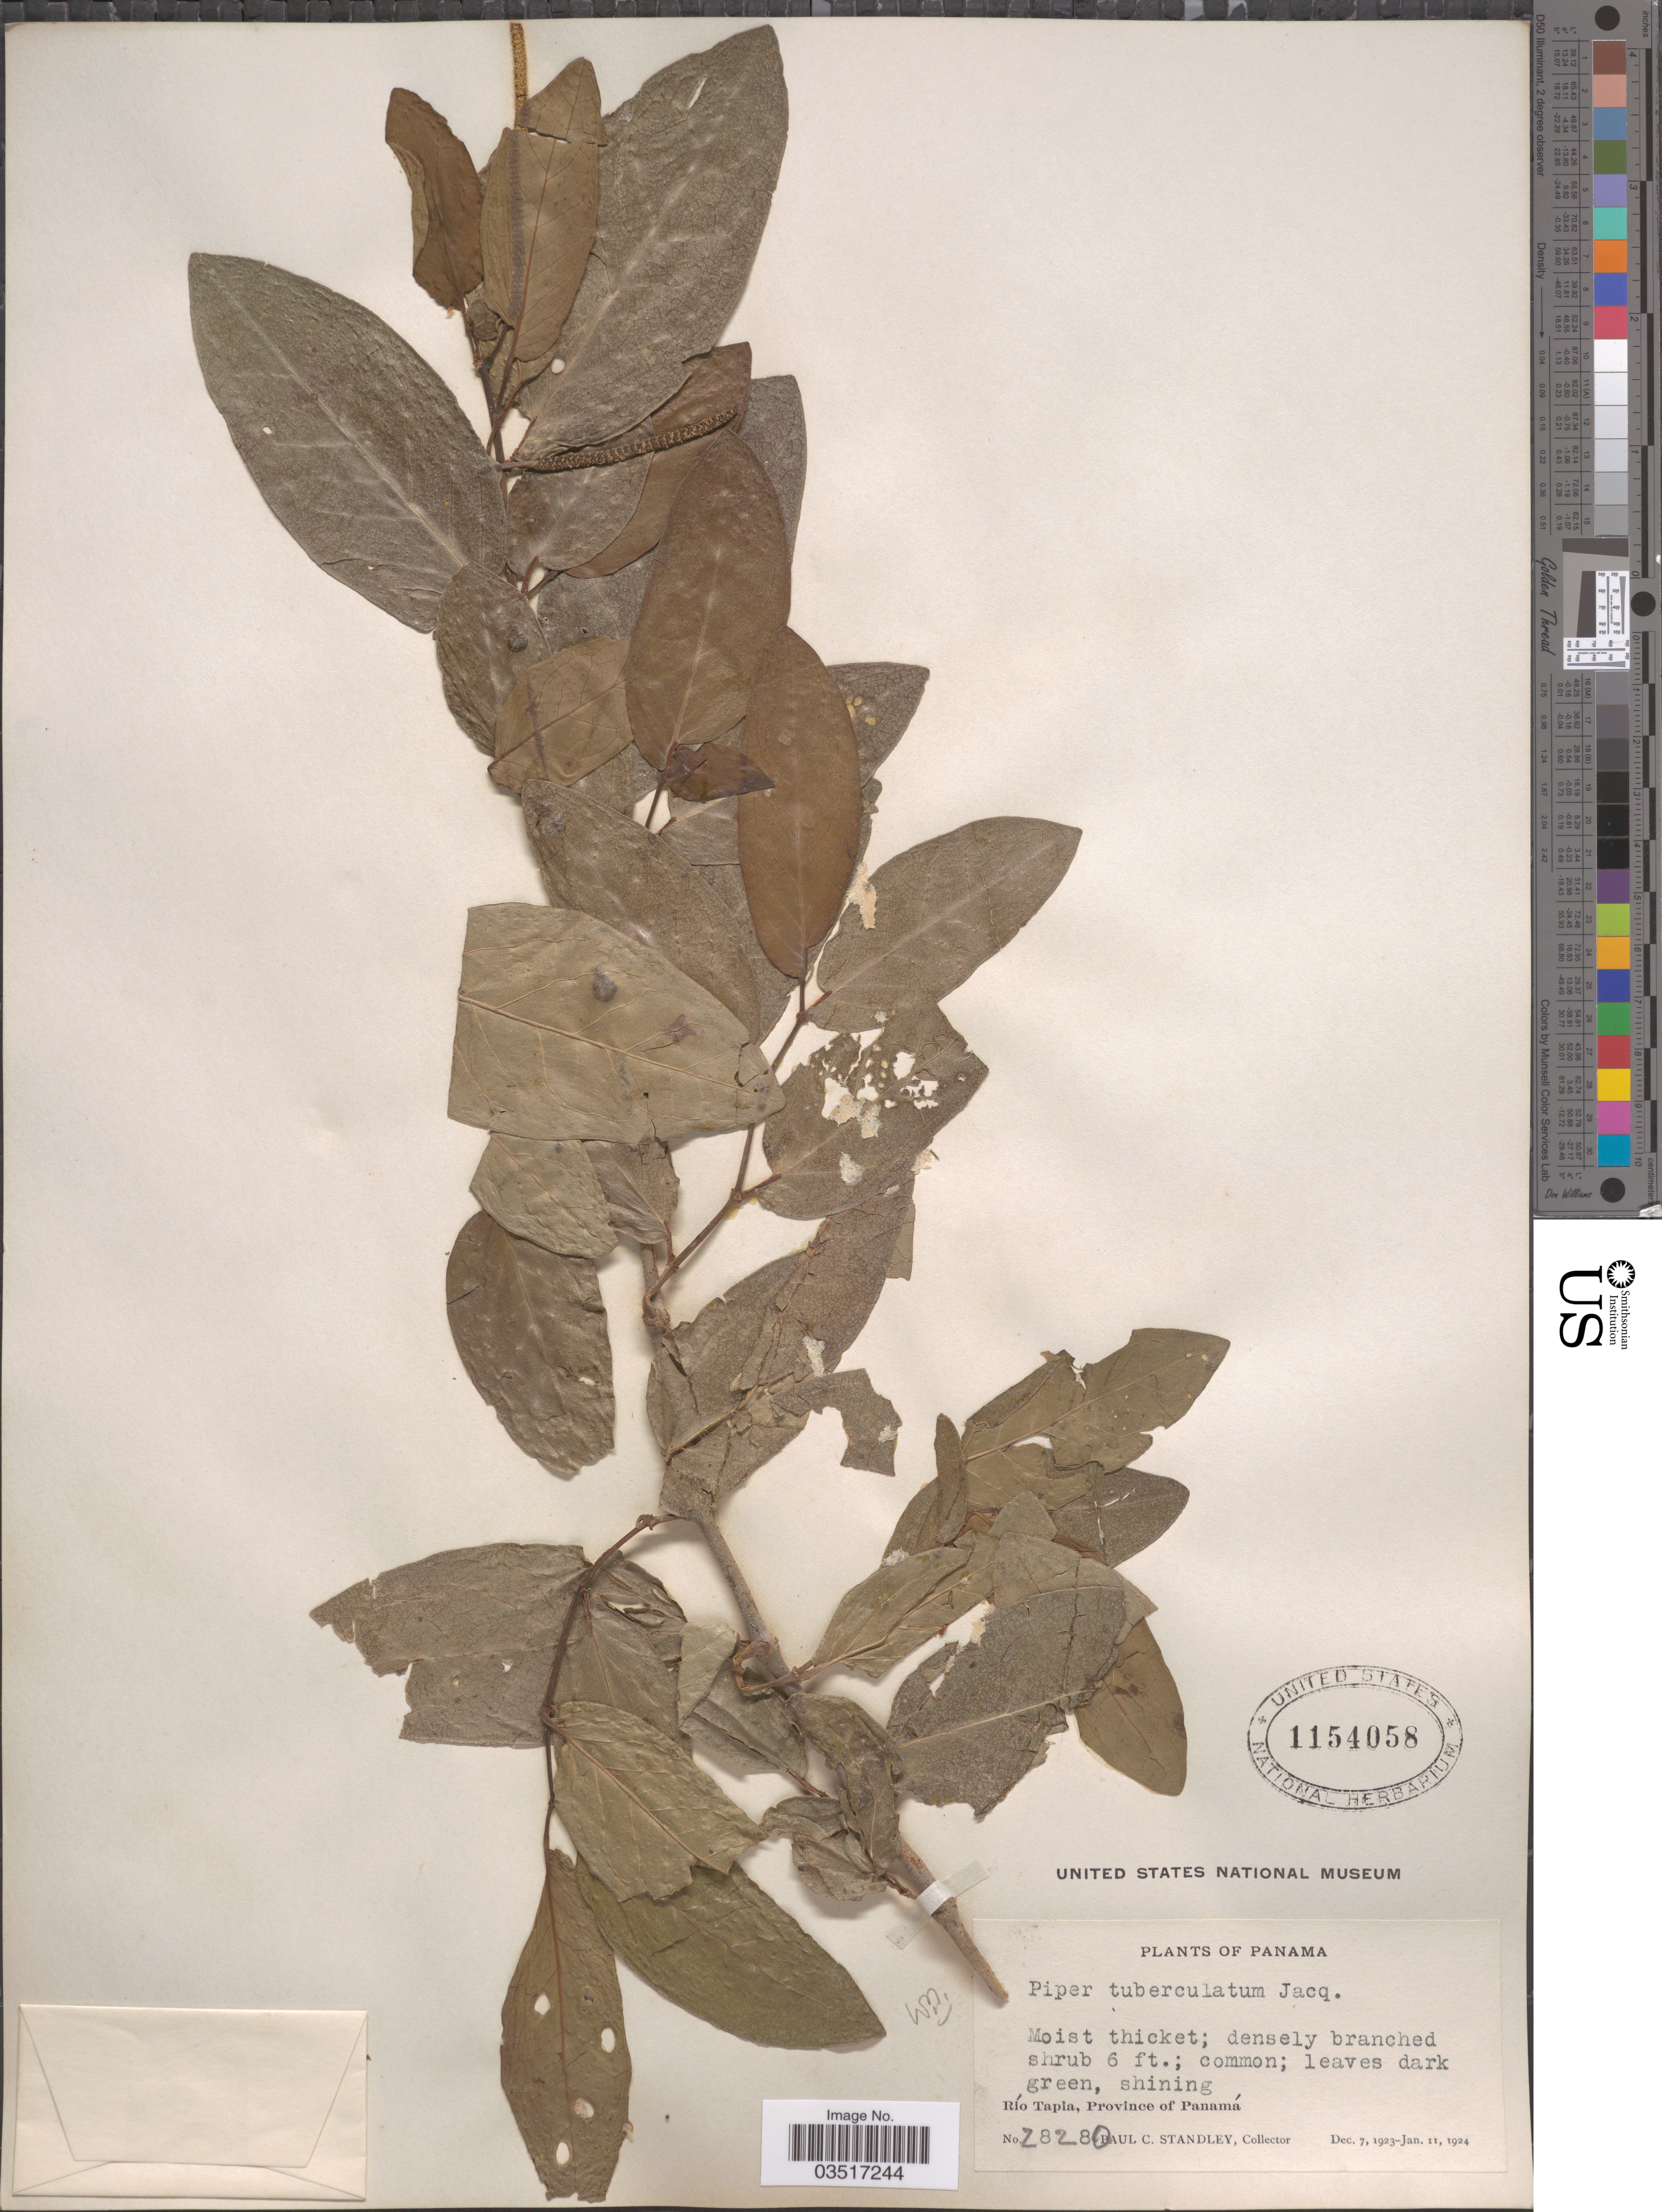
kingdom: Plantae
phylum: Tracheophyta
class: Magnoliopsida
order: Piperales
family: Piperaceae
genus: Piper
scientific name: Piper tuberculatum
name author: Jacq.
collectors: P. C. Standley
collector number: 28280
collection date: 1923-12-07/1924-01-11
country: Panama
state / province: Panamá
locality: Río Tapia.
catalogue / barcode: US 1154058